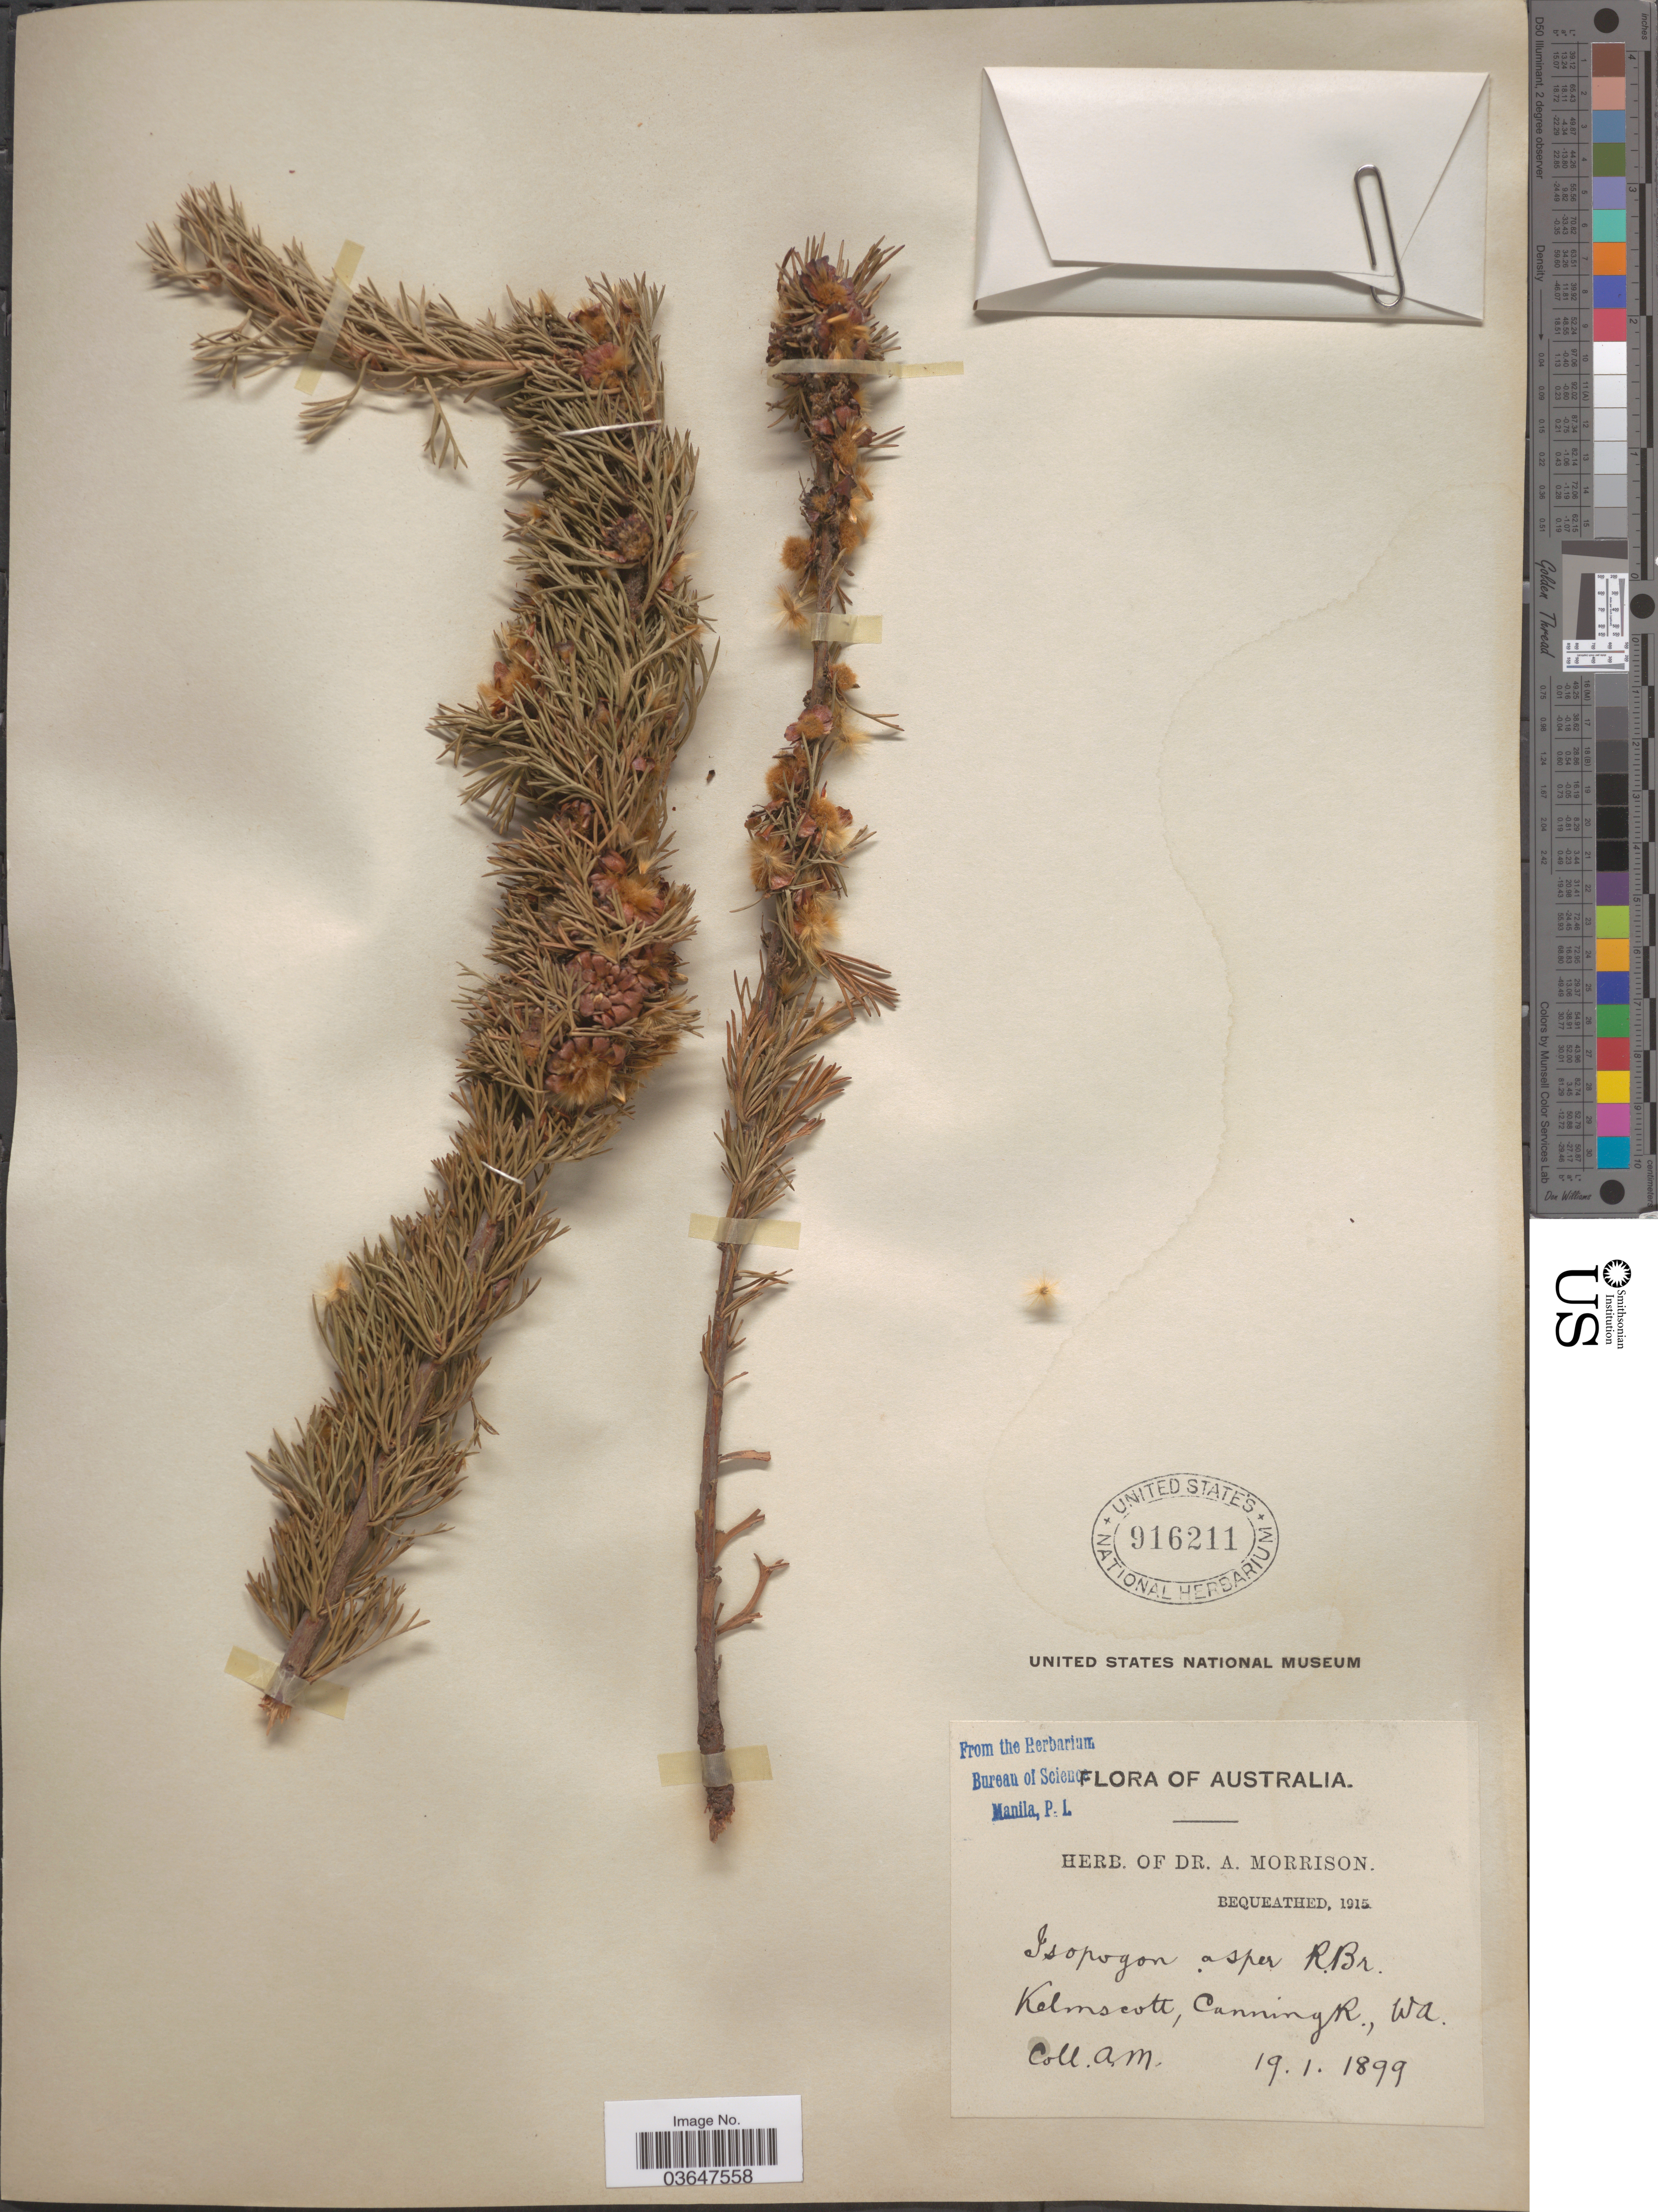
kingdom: Plantae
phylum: Tracheophyta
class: Magnoliopsida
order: Proteales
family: Proteaceae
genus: Isopogon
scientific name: Isopogon asper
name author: R. Br.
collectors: A. Morrison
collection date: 1899-01-19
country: Australia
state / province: Western Australia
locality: Kelmscott, Canning R., W.A.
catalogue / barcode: US 916211